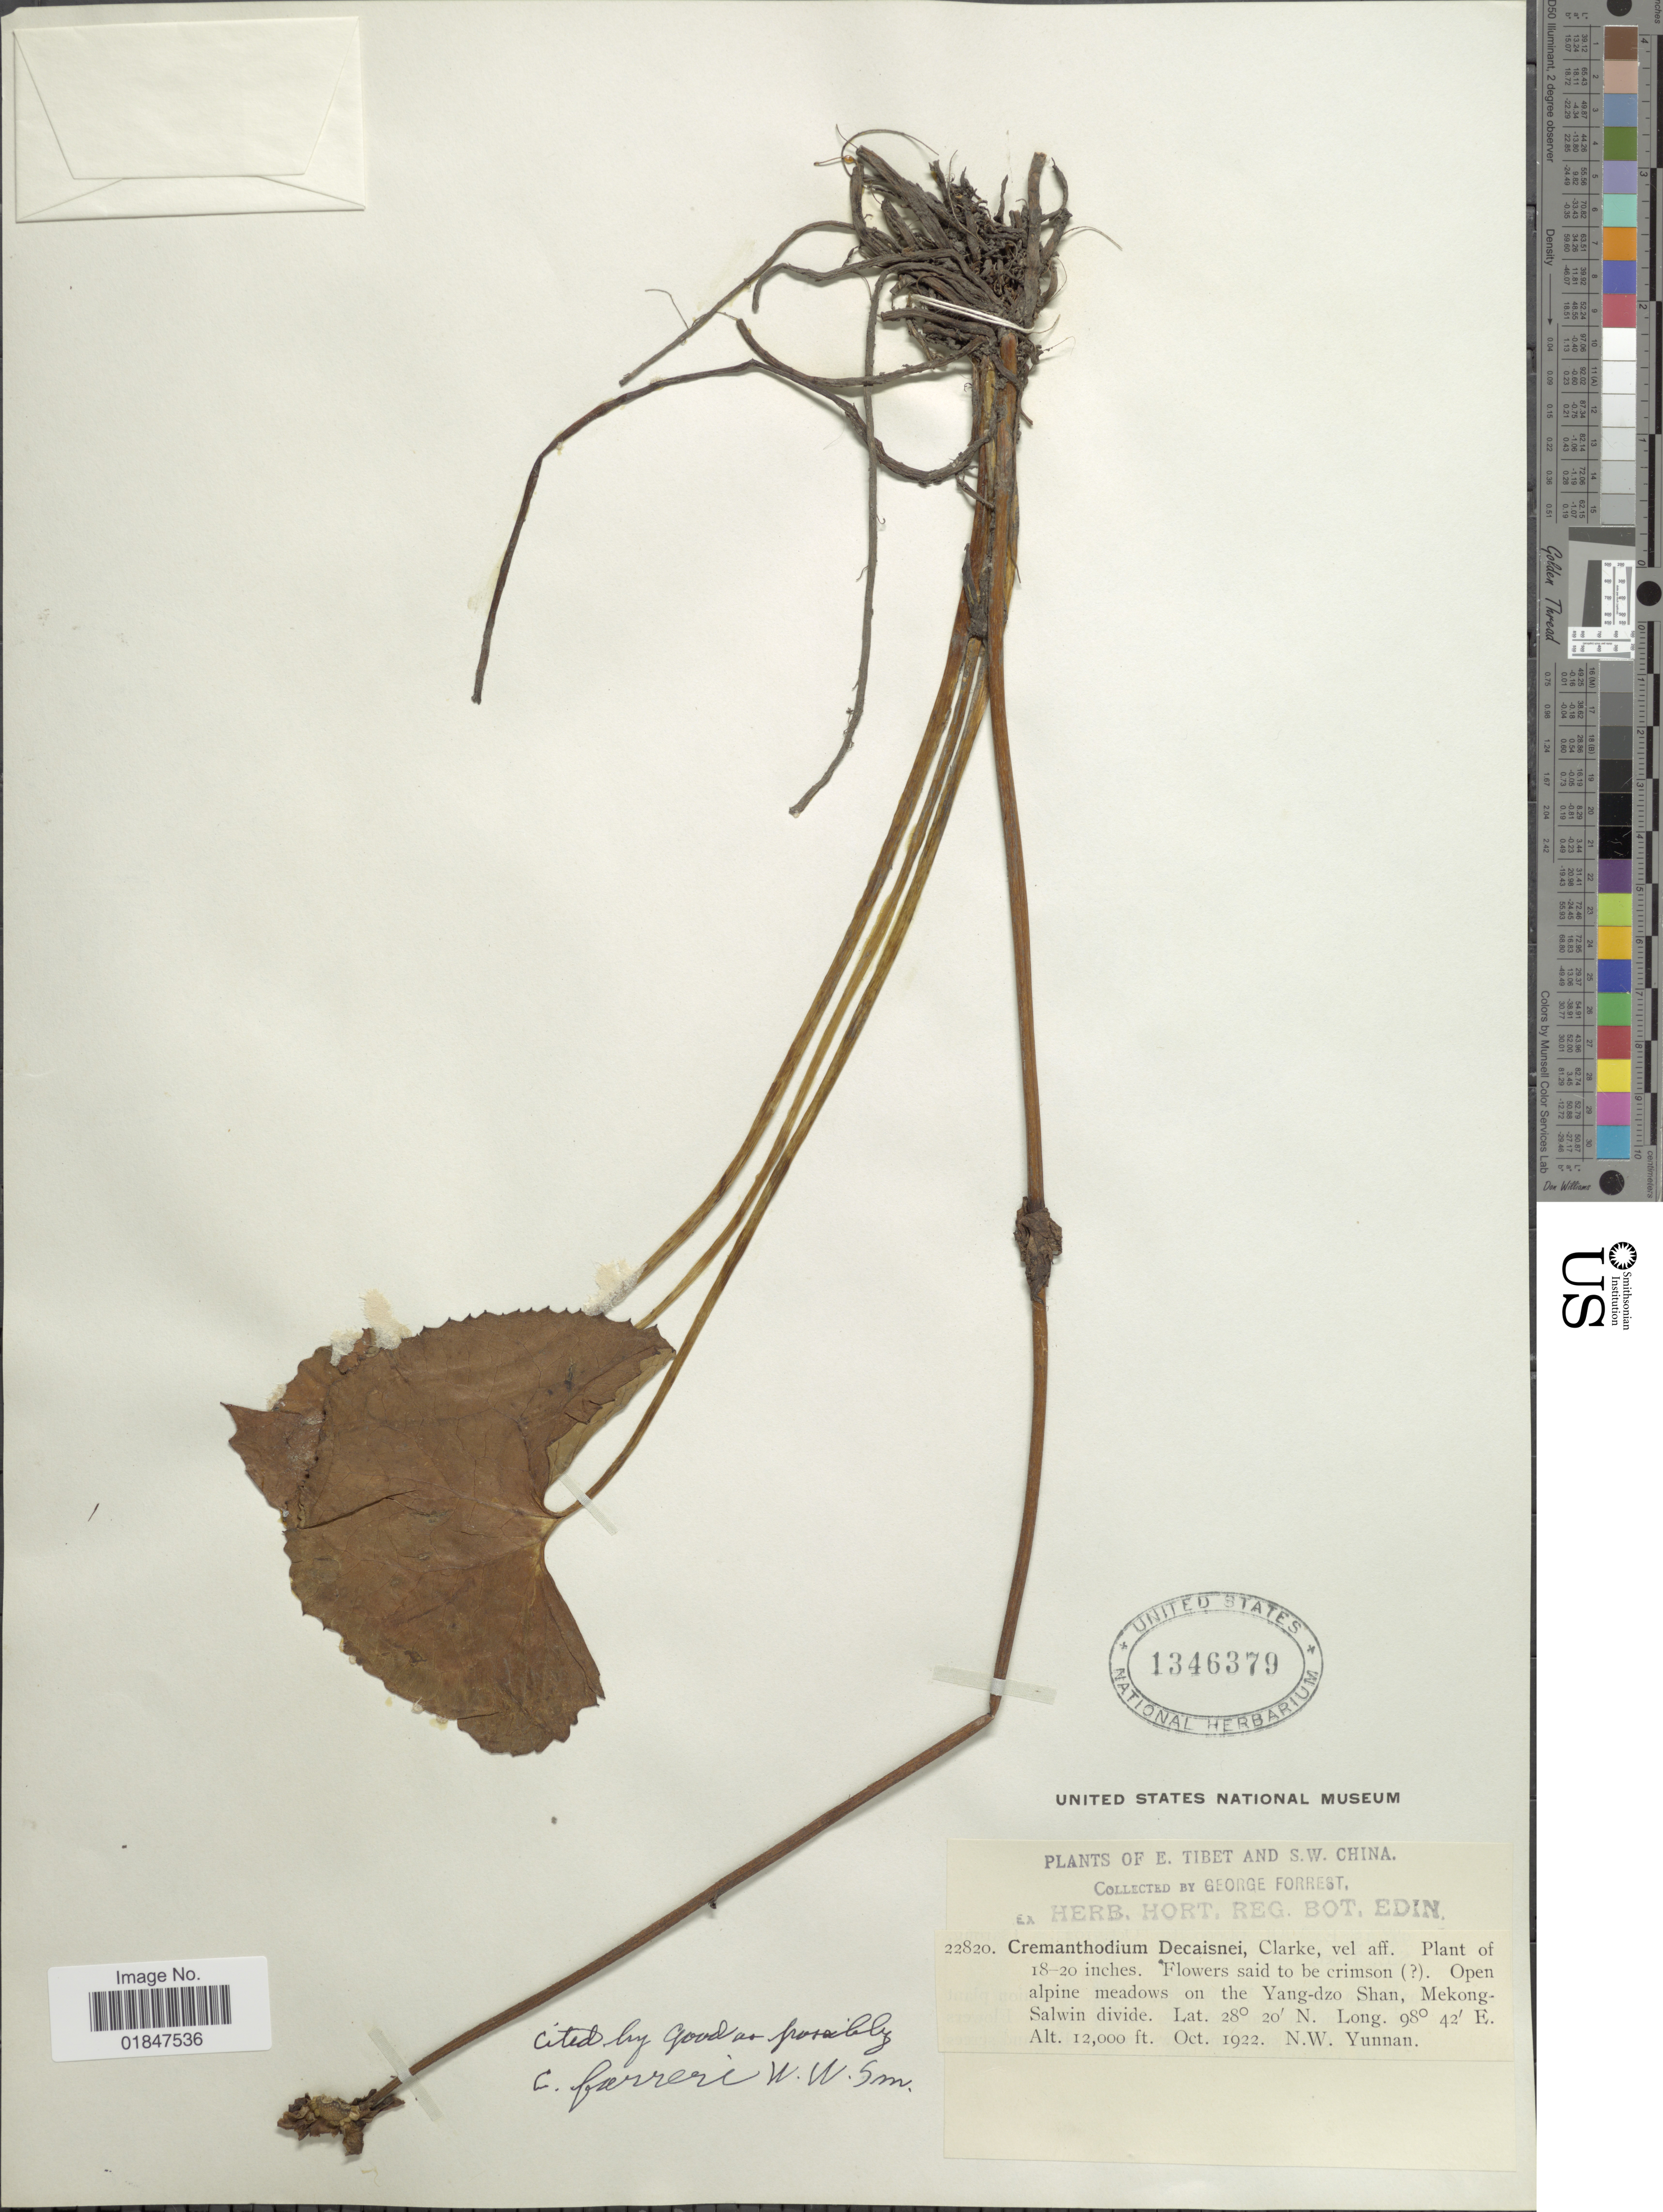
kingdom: Plantae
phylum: Tracheophyta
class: Magnoliopsida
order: Asterales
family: Asteraceae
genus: Cremanthodium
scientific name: Cremanthodium farreri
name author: W.W. Sm.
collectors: G. Forrest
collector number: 22820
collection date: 1922-10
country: China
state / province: Yunnan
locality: E. Tibet and S.W. China, Open alpine meadows on the Yang-dzo Shan, Mekong-Salwin divide, N.W. Yunnan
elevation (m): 3658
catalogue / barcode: US 1346379